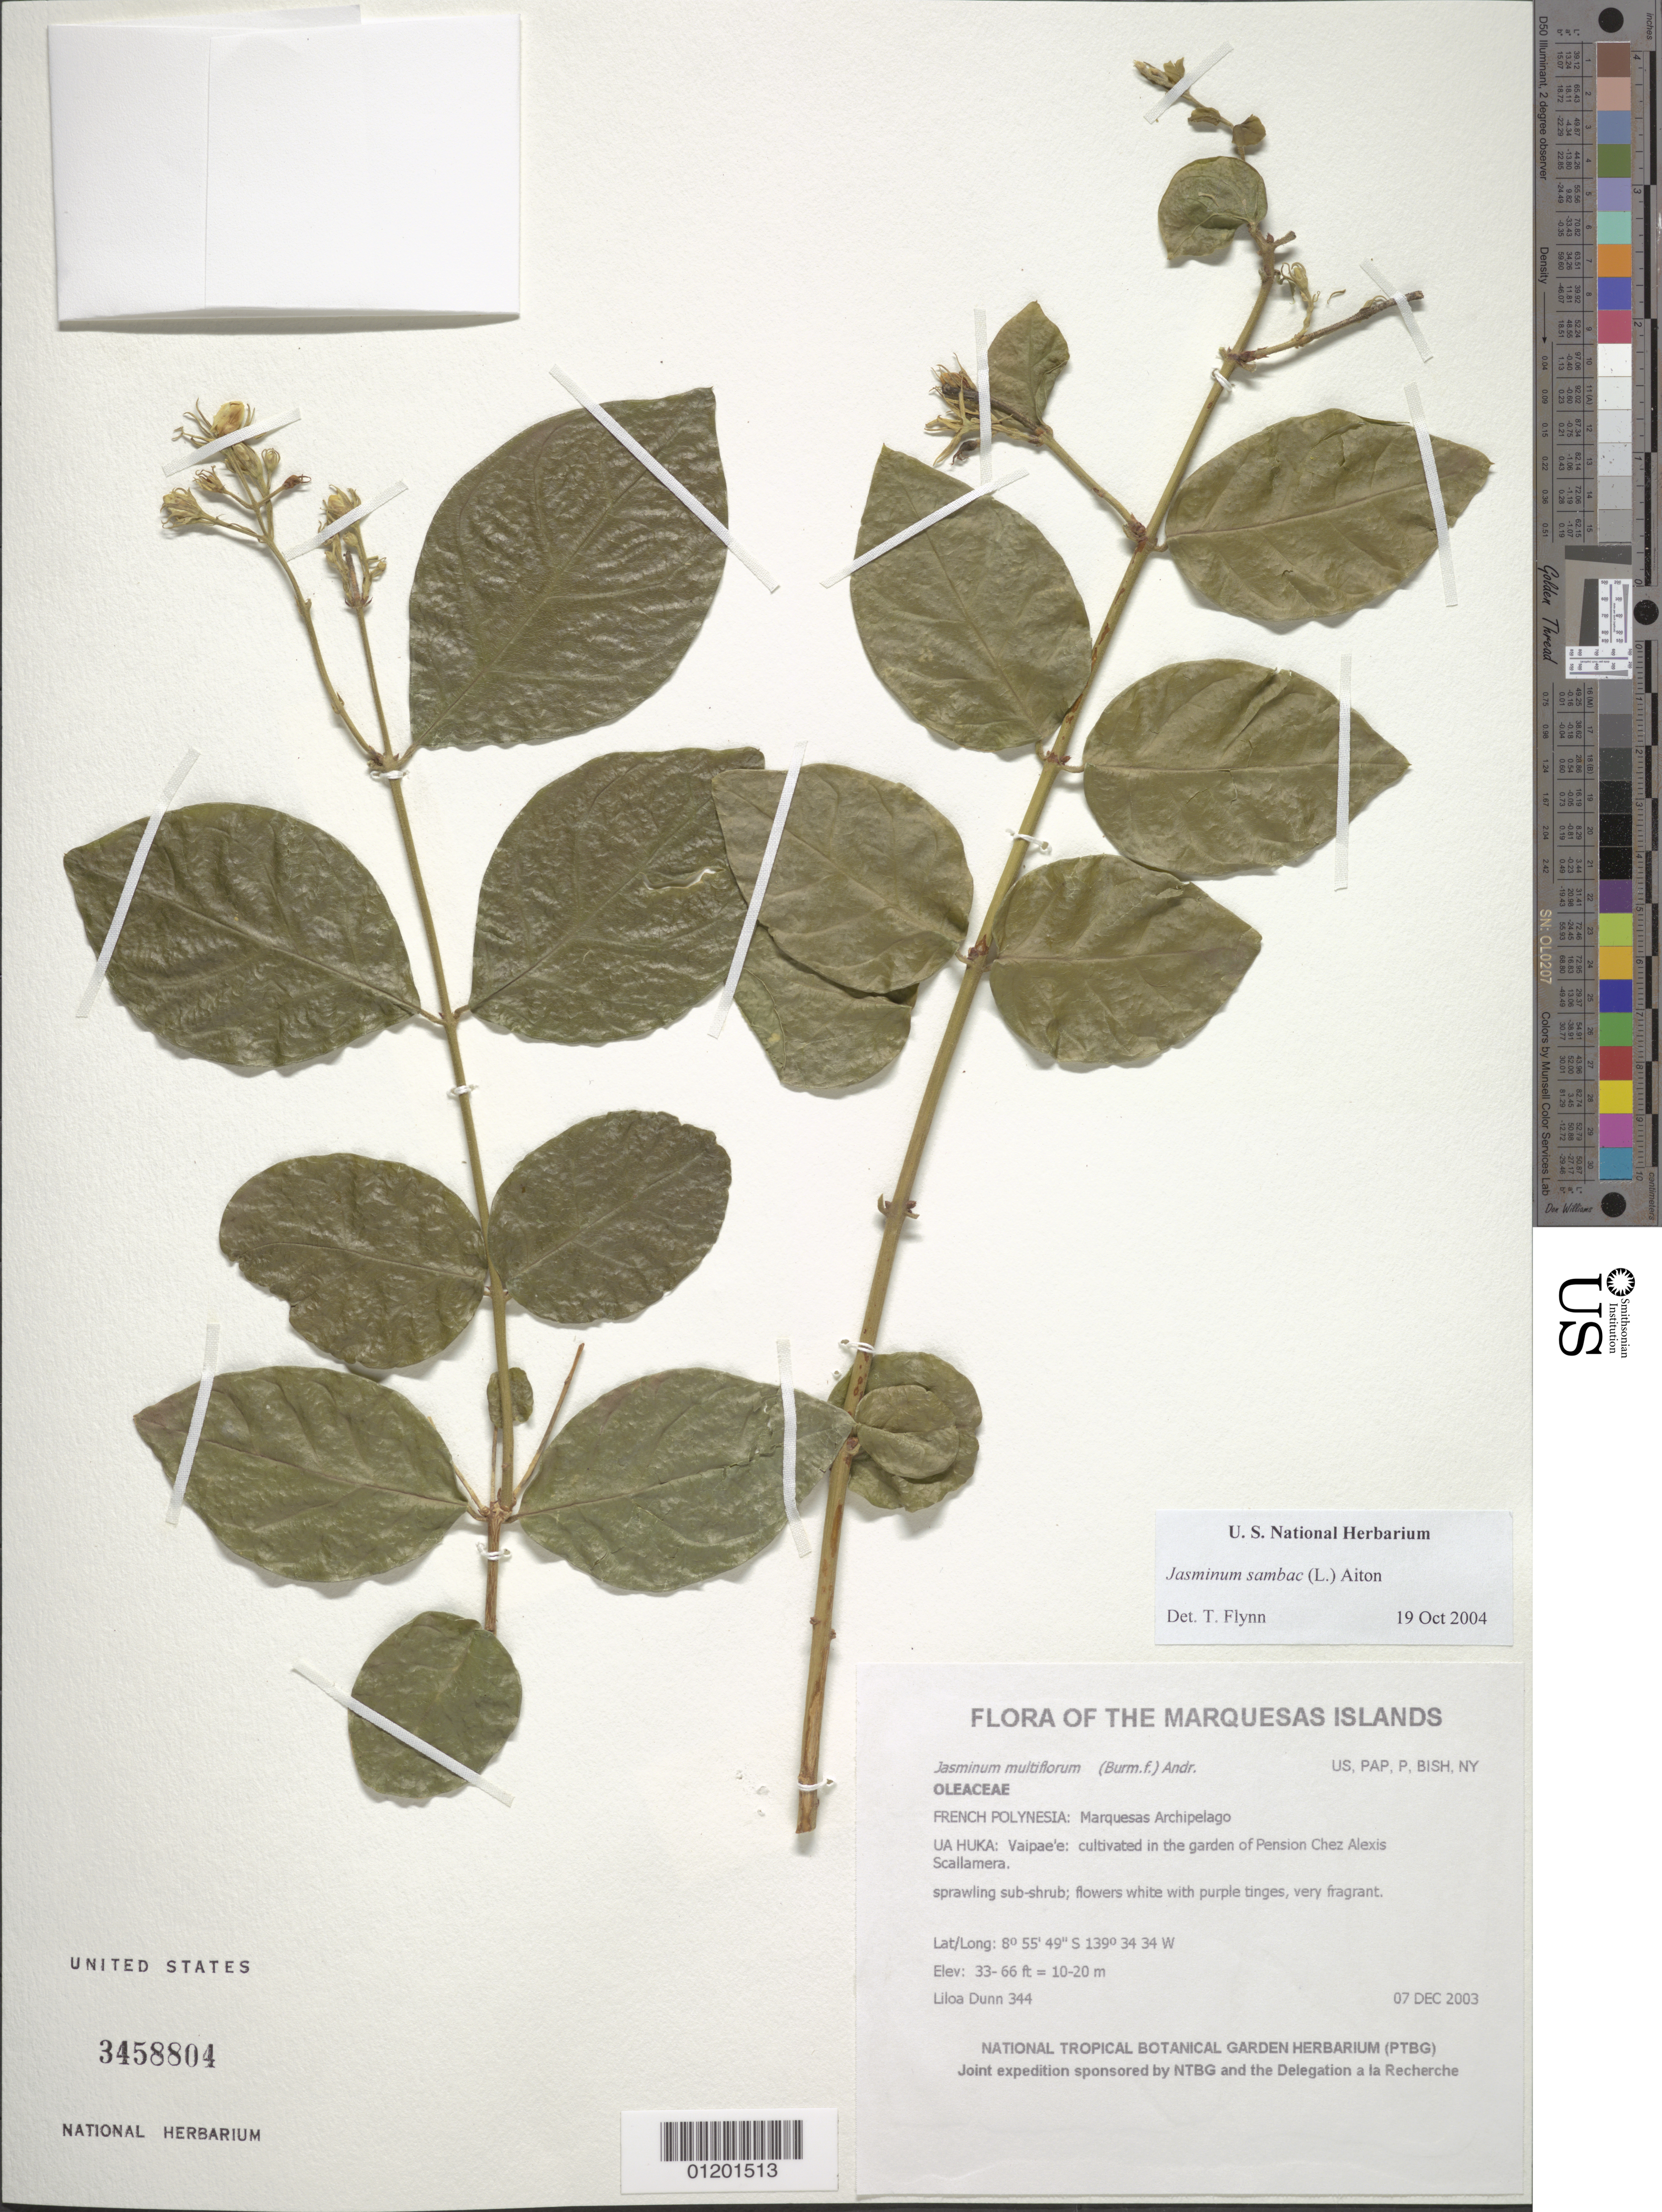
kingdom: Plantae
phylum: Tracheophyta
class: Magnoliopsida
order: Lamiales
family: Oleaceae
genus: Jasminum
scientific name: Jasminum sambac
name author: (L.) Aiton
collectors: L. Dunn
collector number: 344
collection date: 2003-12-07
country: French Polynesia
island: Ua Huka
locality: Vaipae'e: cultivated in the garden of Pension Chez Alexis Scallamera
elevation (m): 10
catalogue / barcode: US 3458804